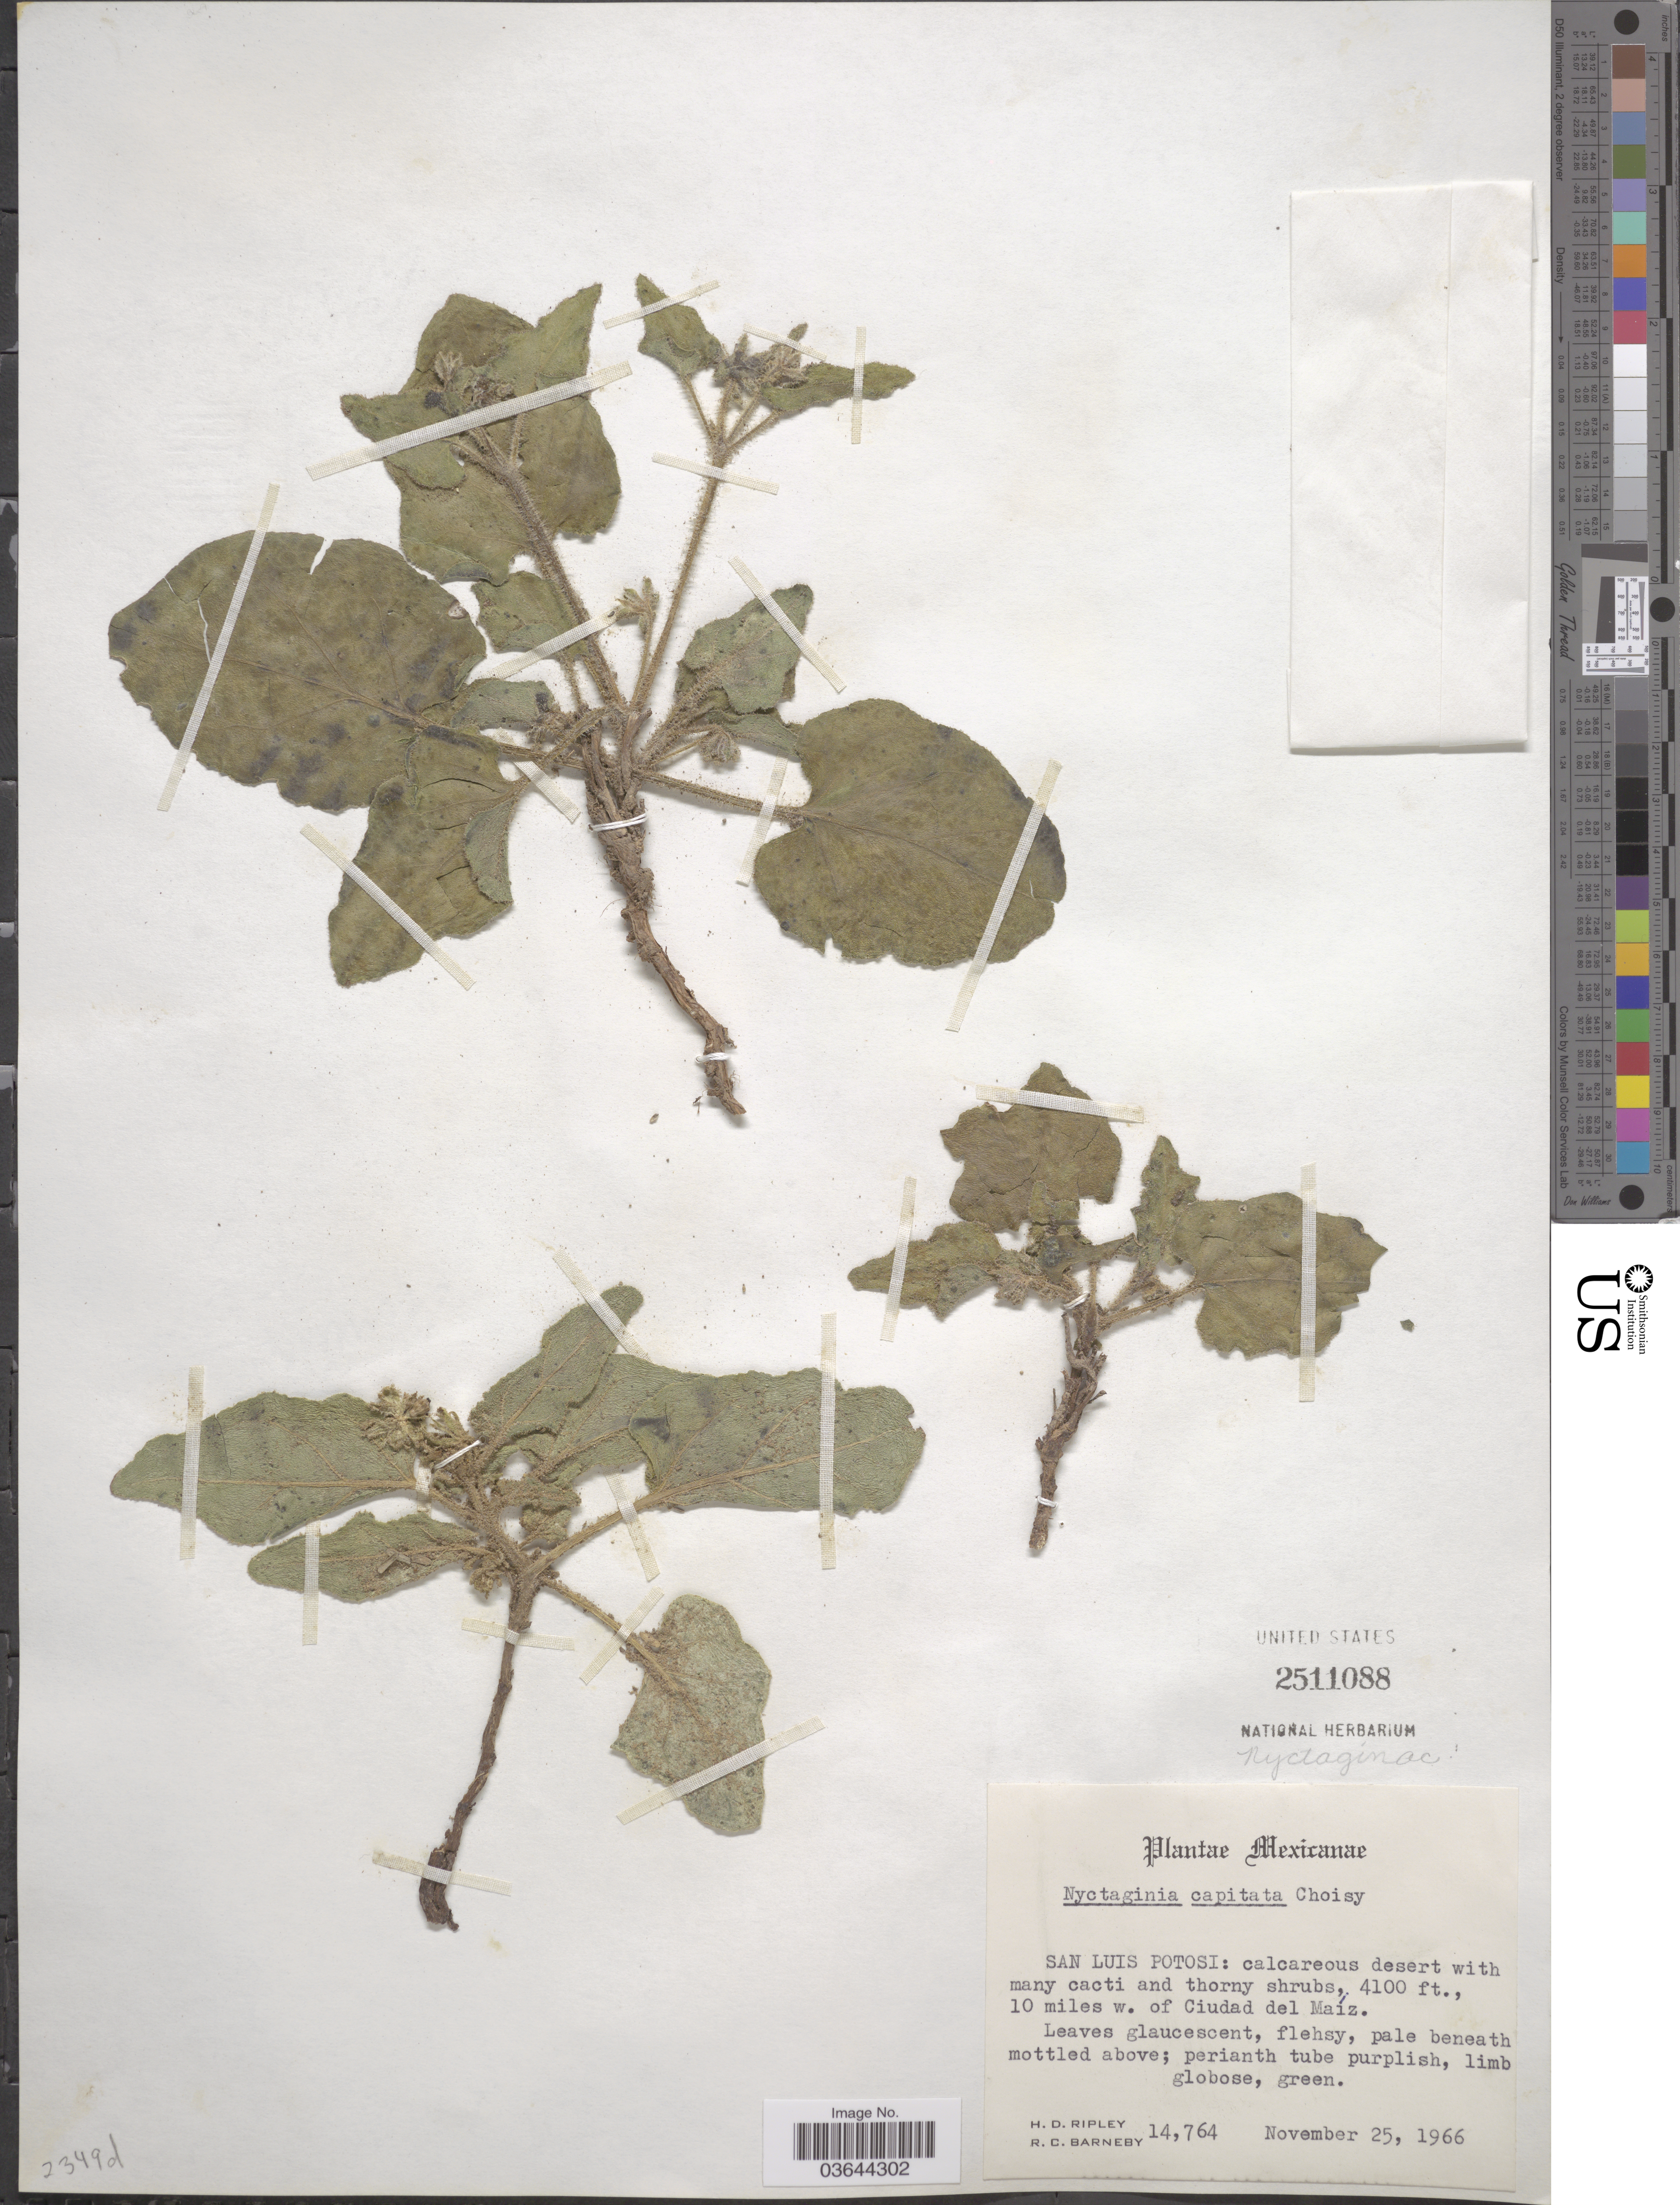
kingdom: Plantae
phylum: Tracheophyta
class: Magnoliopsida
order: Caryophyllales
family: Nyctaginaceae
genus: Nyctaginia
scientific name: Nyctaginia capitata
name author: Choisy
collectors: H. Ripley & R. C. Barneby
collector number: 14764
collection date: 1966-11-25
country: Mexico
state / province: San Luis Potosí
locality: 10 miles w. of Ciudad del Maíz.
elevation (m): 1250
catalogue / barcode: US 2511088